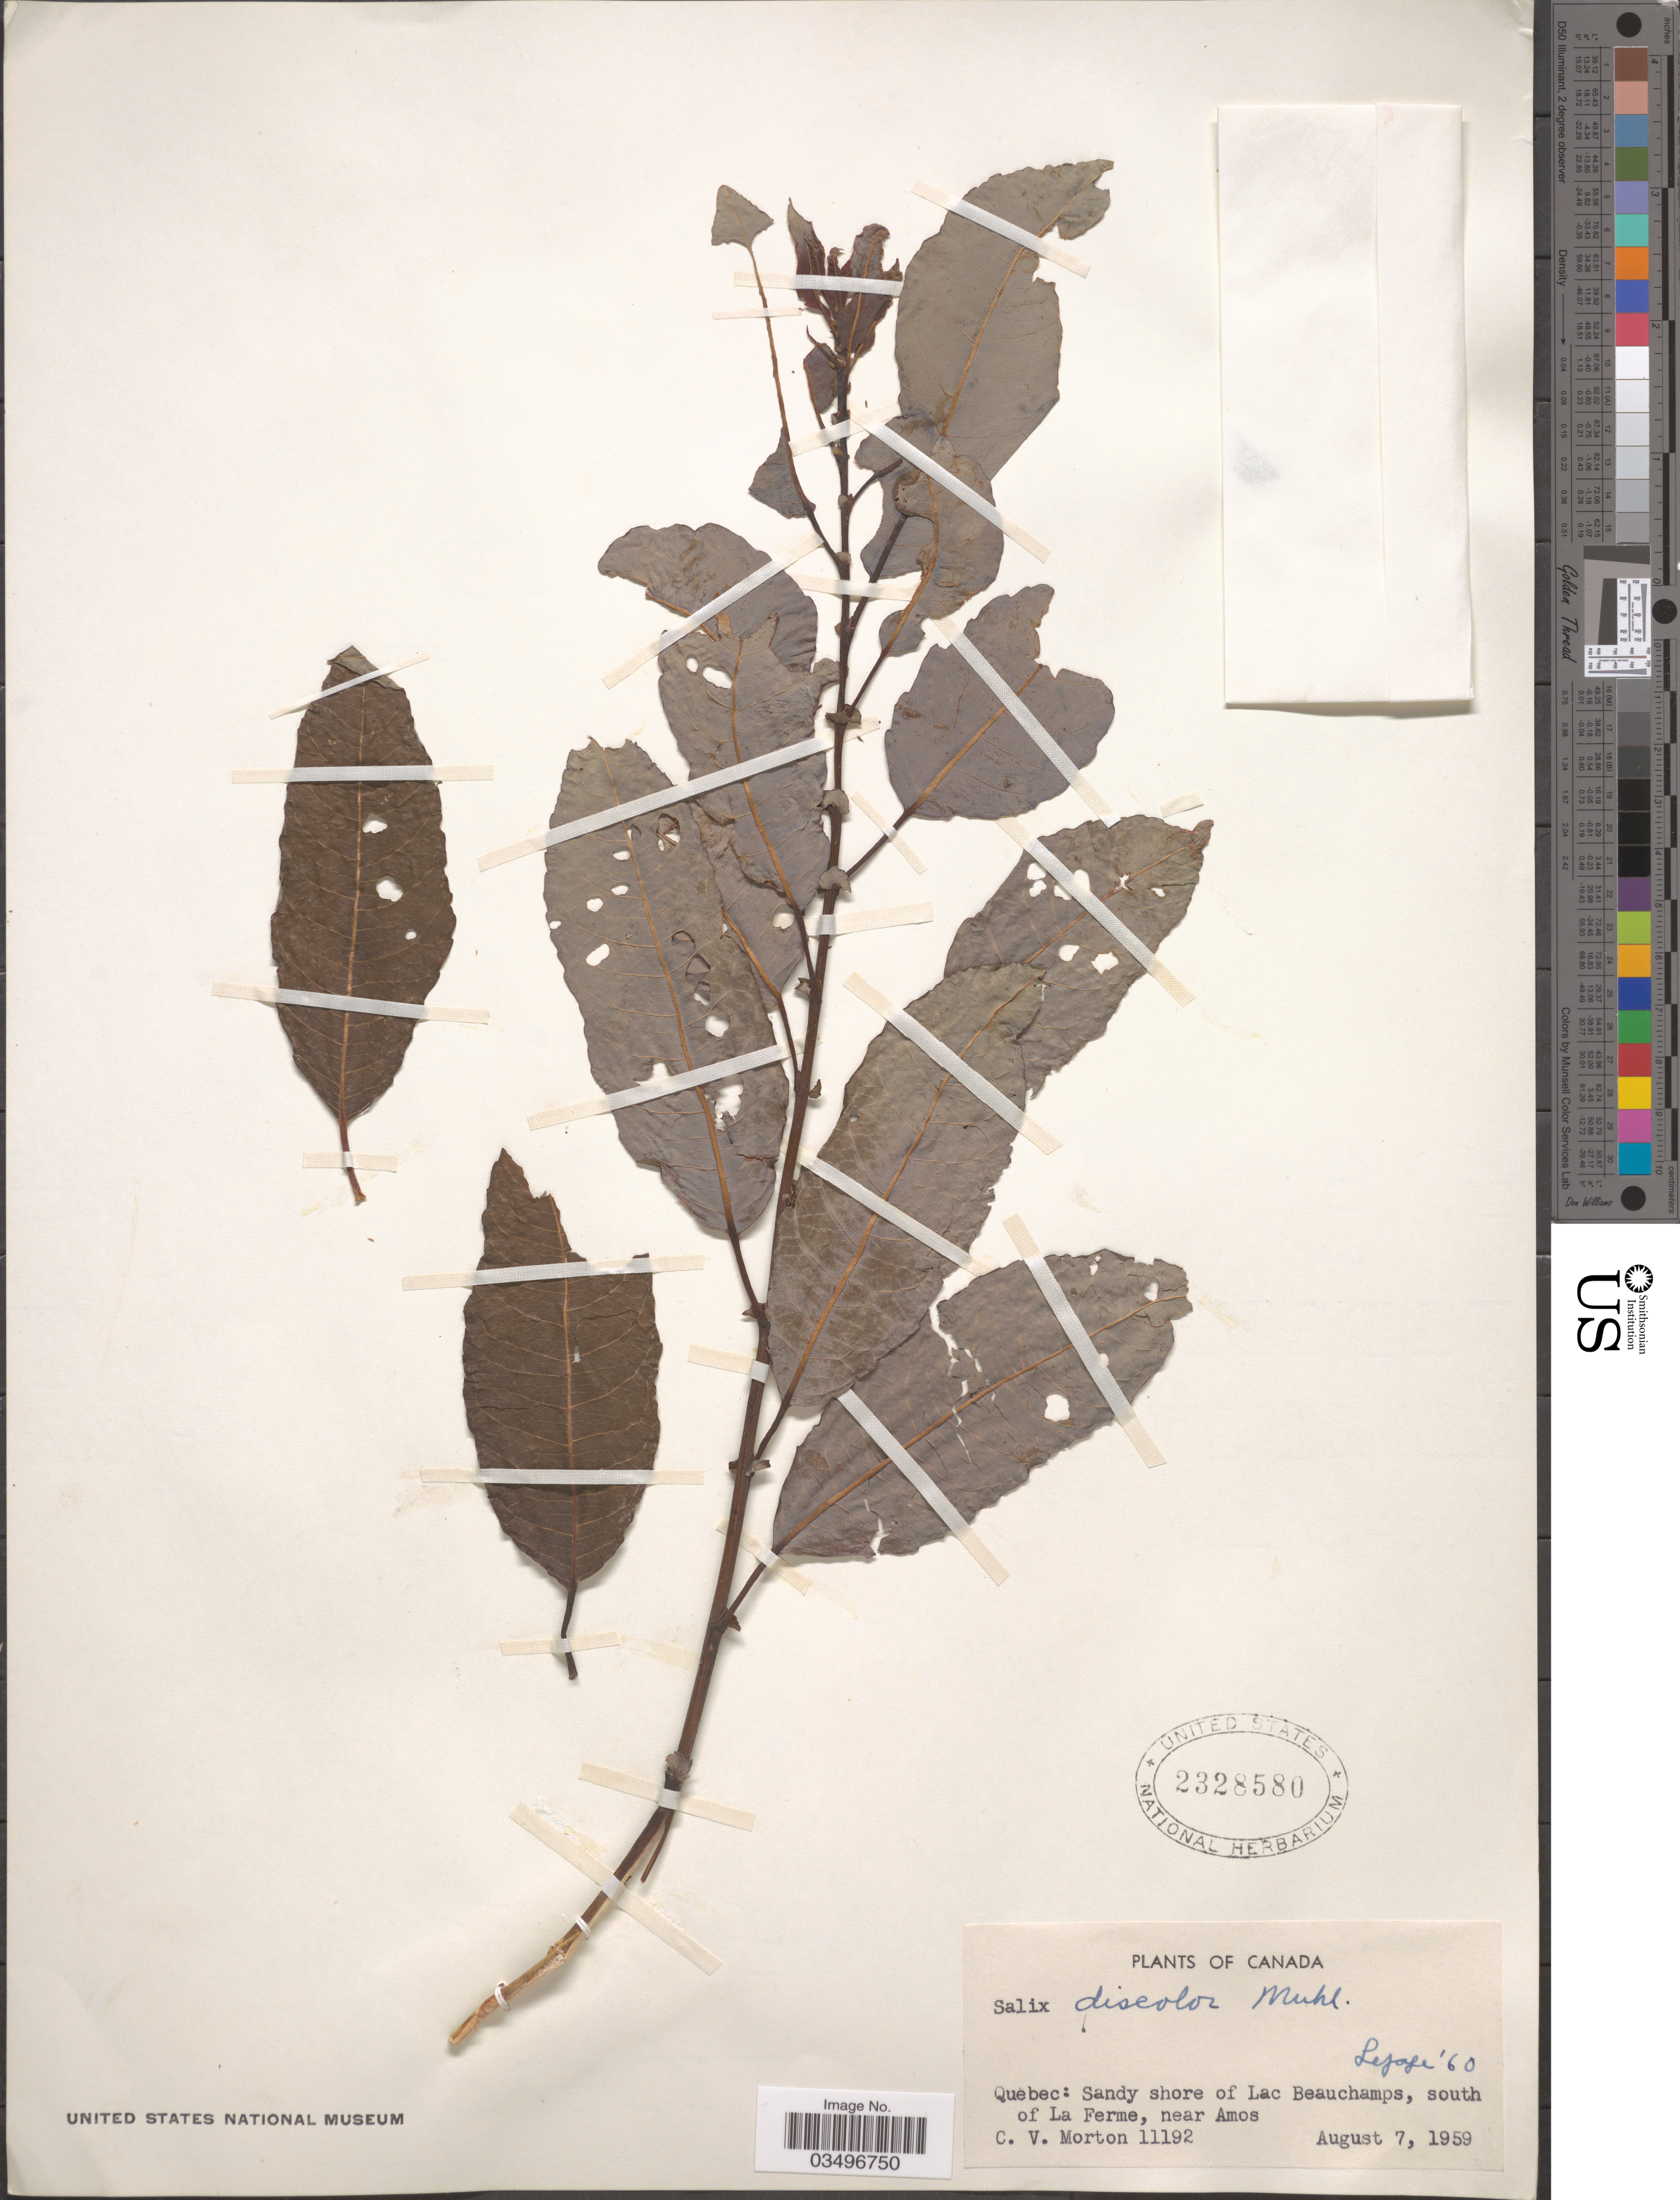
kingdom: Plantae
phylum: Tracheophyta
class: Magnoliopsida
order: Malpighiales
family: Salicaceae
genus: Salix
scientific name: Salix discolor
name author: Muhl.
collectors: C. V. Morton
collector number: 11192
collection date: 1959-08-07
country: Canada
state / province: Quebec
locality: Sandy shore of Lac Beauchamps, south of La Ferme, near Amos.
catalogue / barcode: US 2328580